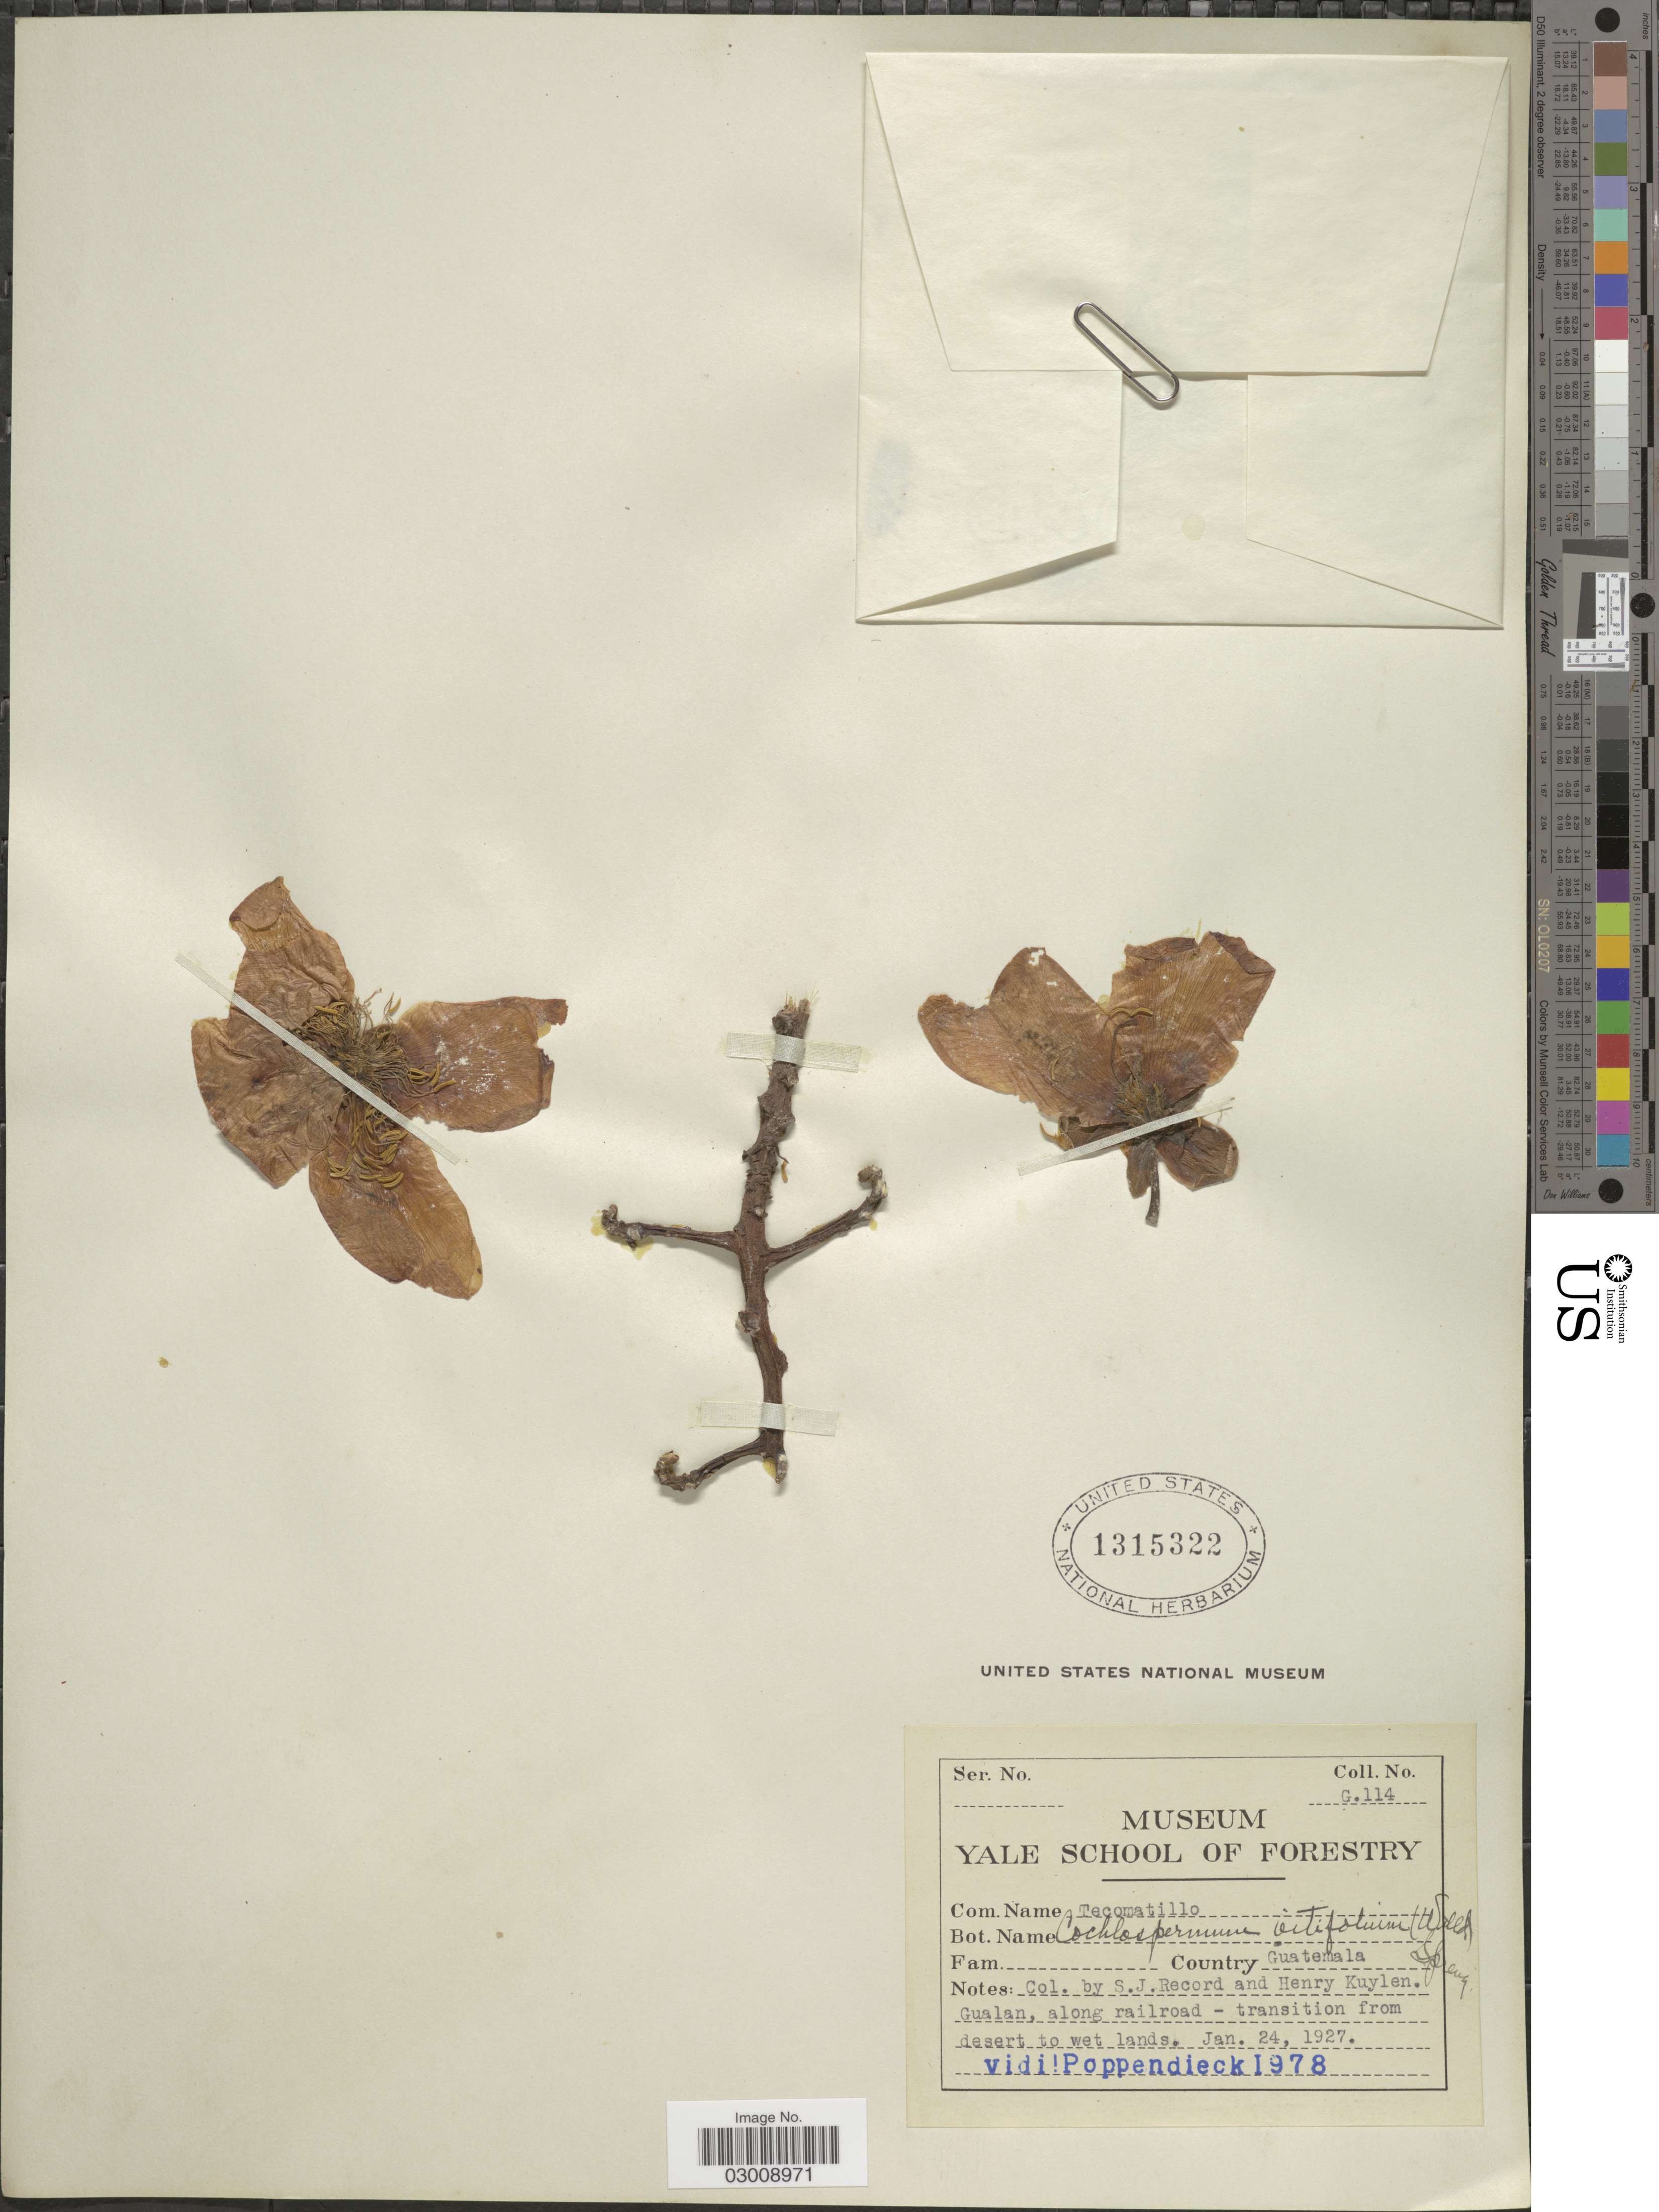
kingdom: Plantae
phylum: Tracheophyta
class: Magnoliopsida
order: Malvales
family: Cochlospermaceae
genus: Cochlospermum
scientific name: Cochlospermum vitifolium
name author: (Willd.) Spreng.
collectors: S. J. Record & H. Kuylen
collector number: G.114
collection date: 1927-01-24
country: Guatemala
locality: Gualan, Along railroad - transition from desert to wet lands.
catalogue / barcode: US 1315322